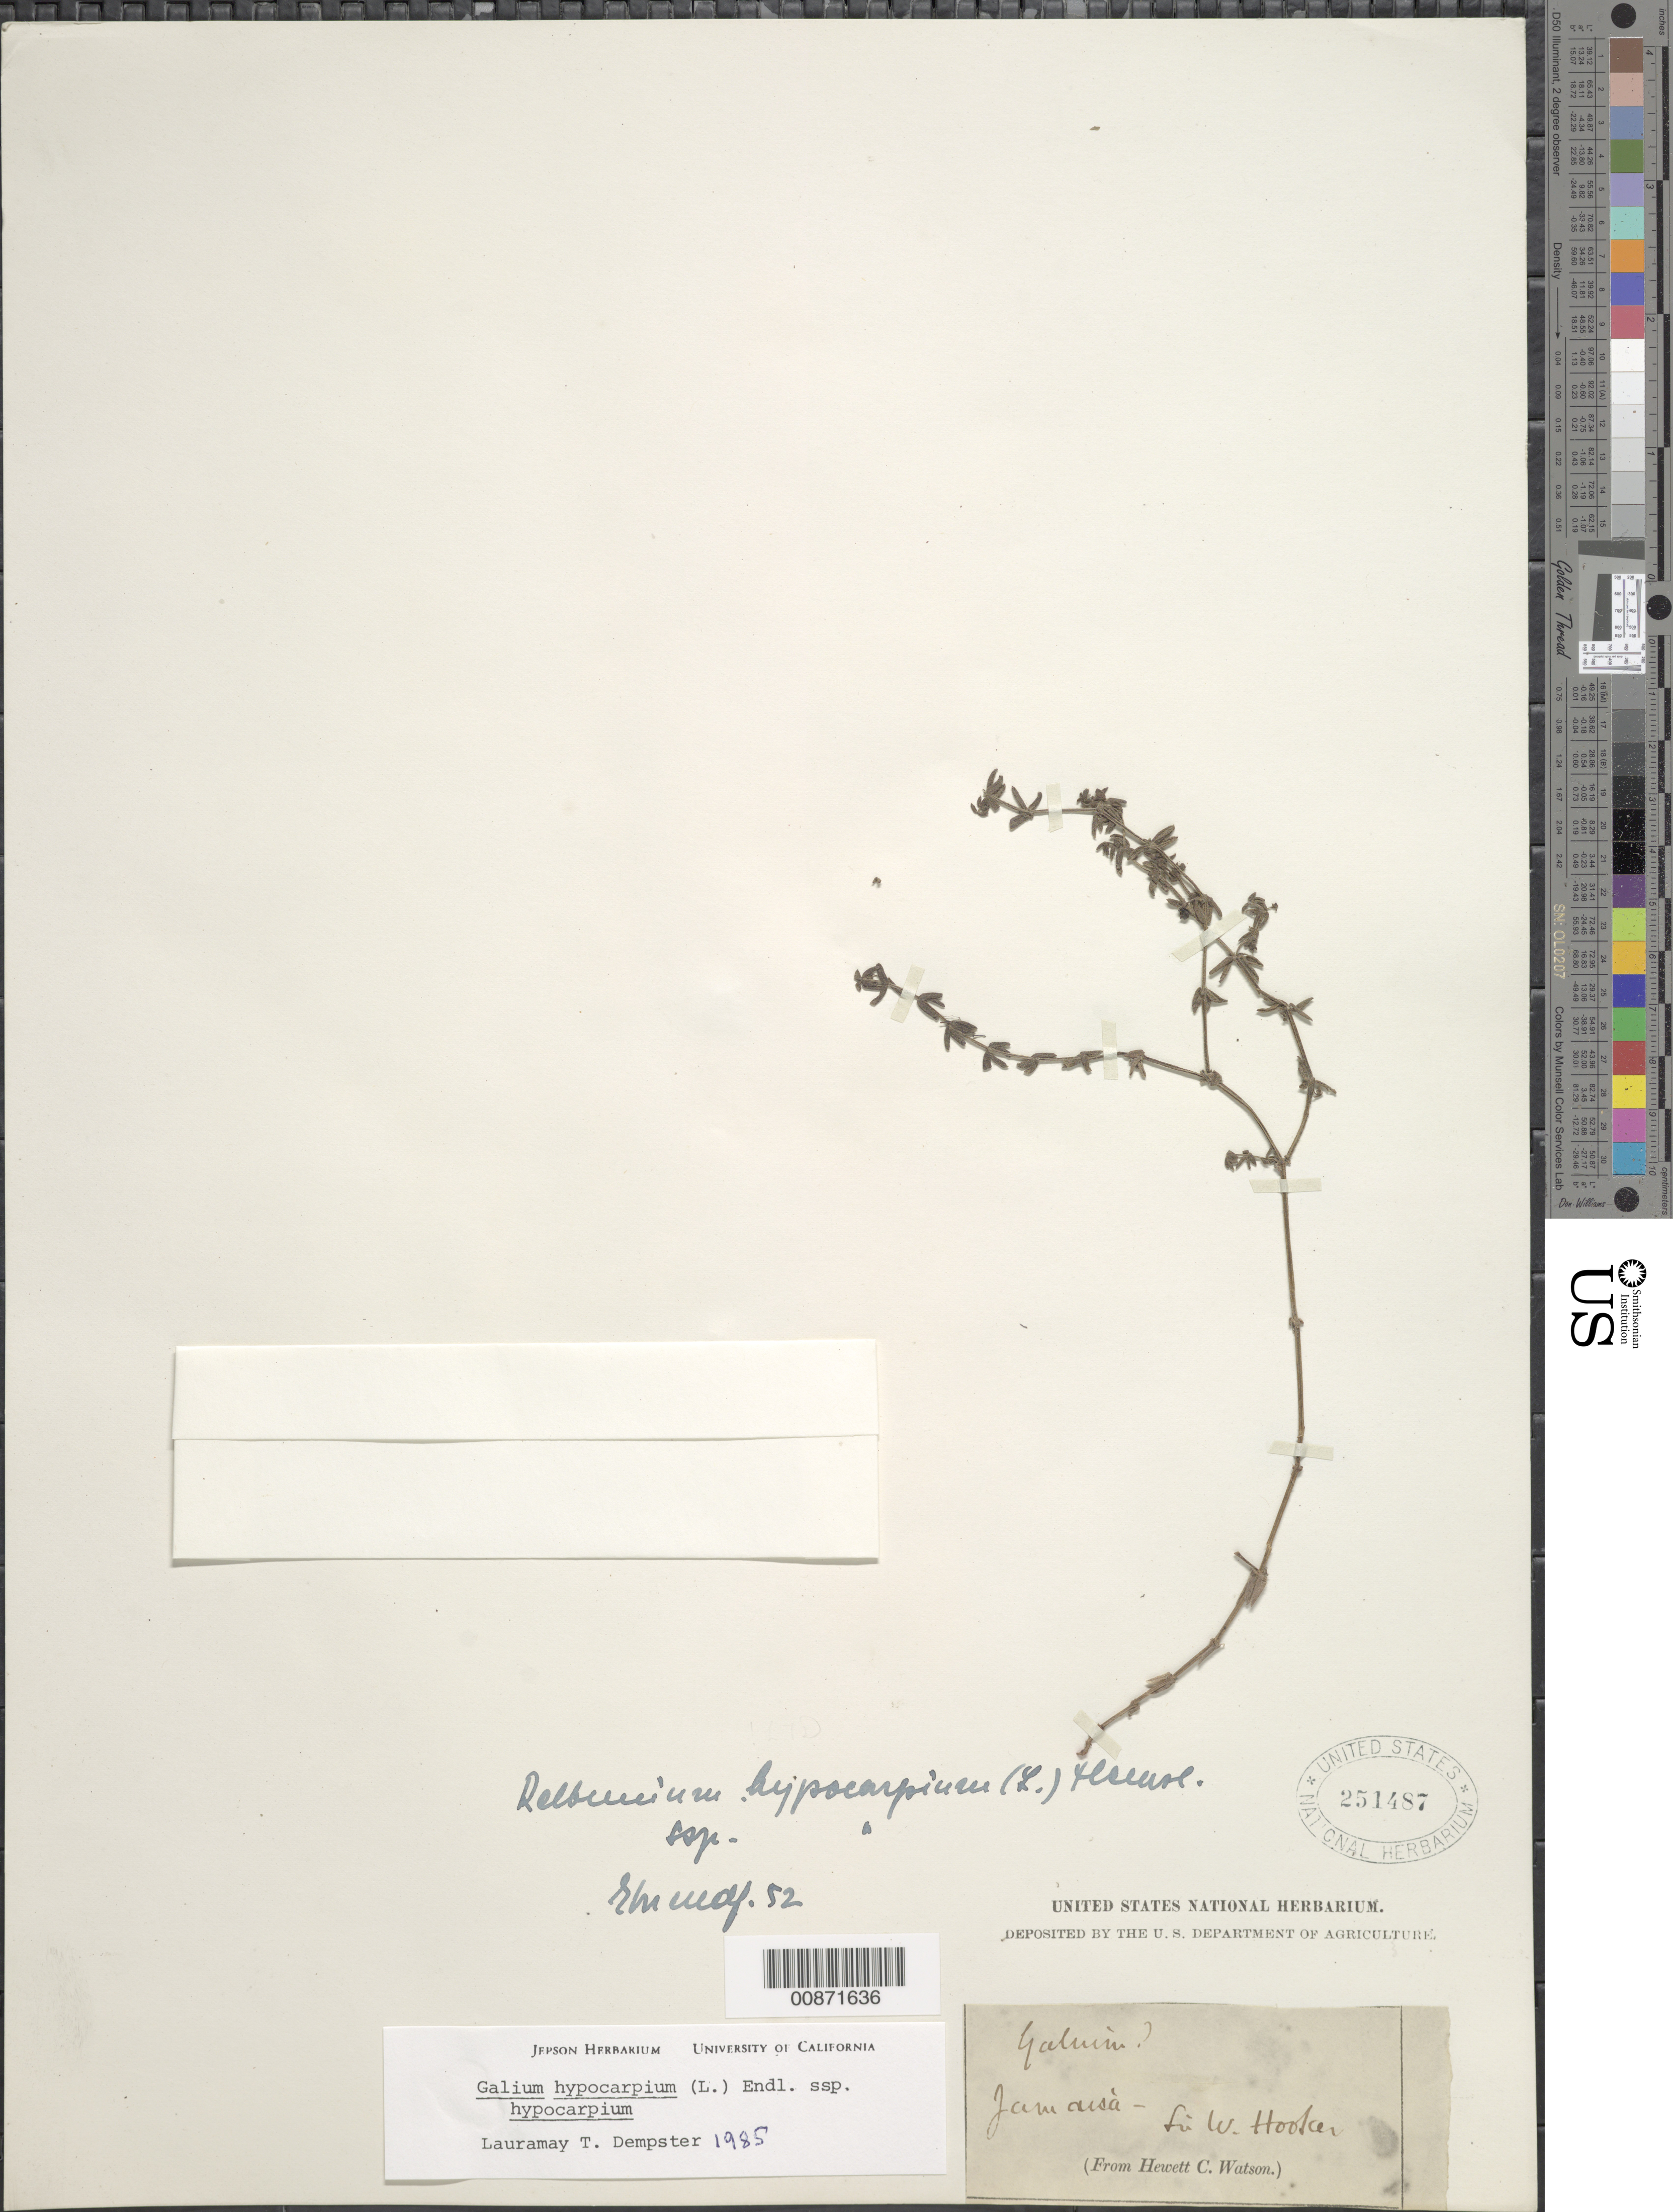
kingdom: Plantae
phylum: Tracheophyta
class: Magnoliopsida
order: Gentianales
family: Rubiaceae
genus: Galium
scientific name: Galium hypocarpium subsp. hypocarpium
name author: (L.) Endl. ex Griseb.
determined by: Dempster, L. T.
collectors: H. Watson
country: Jamaica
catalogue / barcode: US 251487